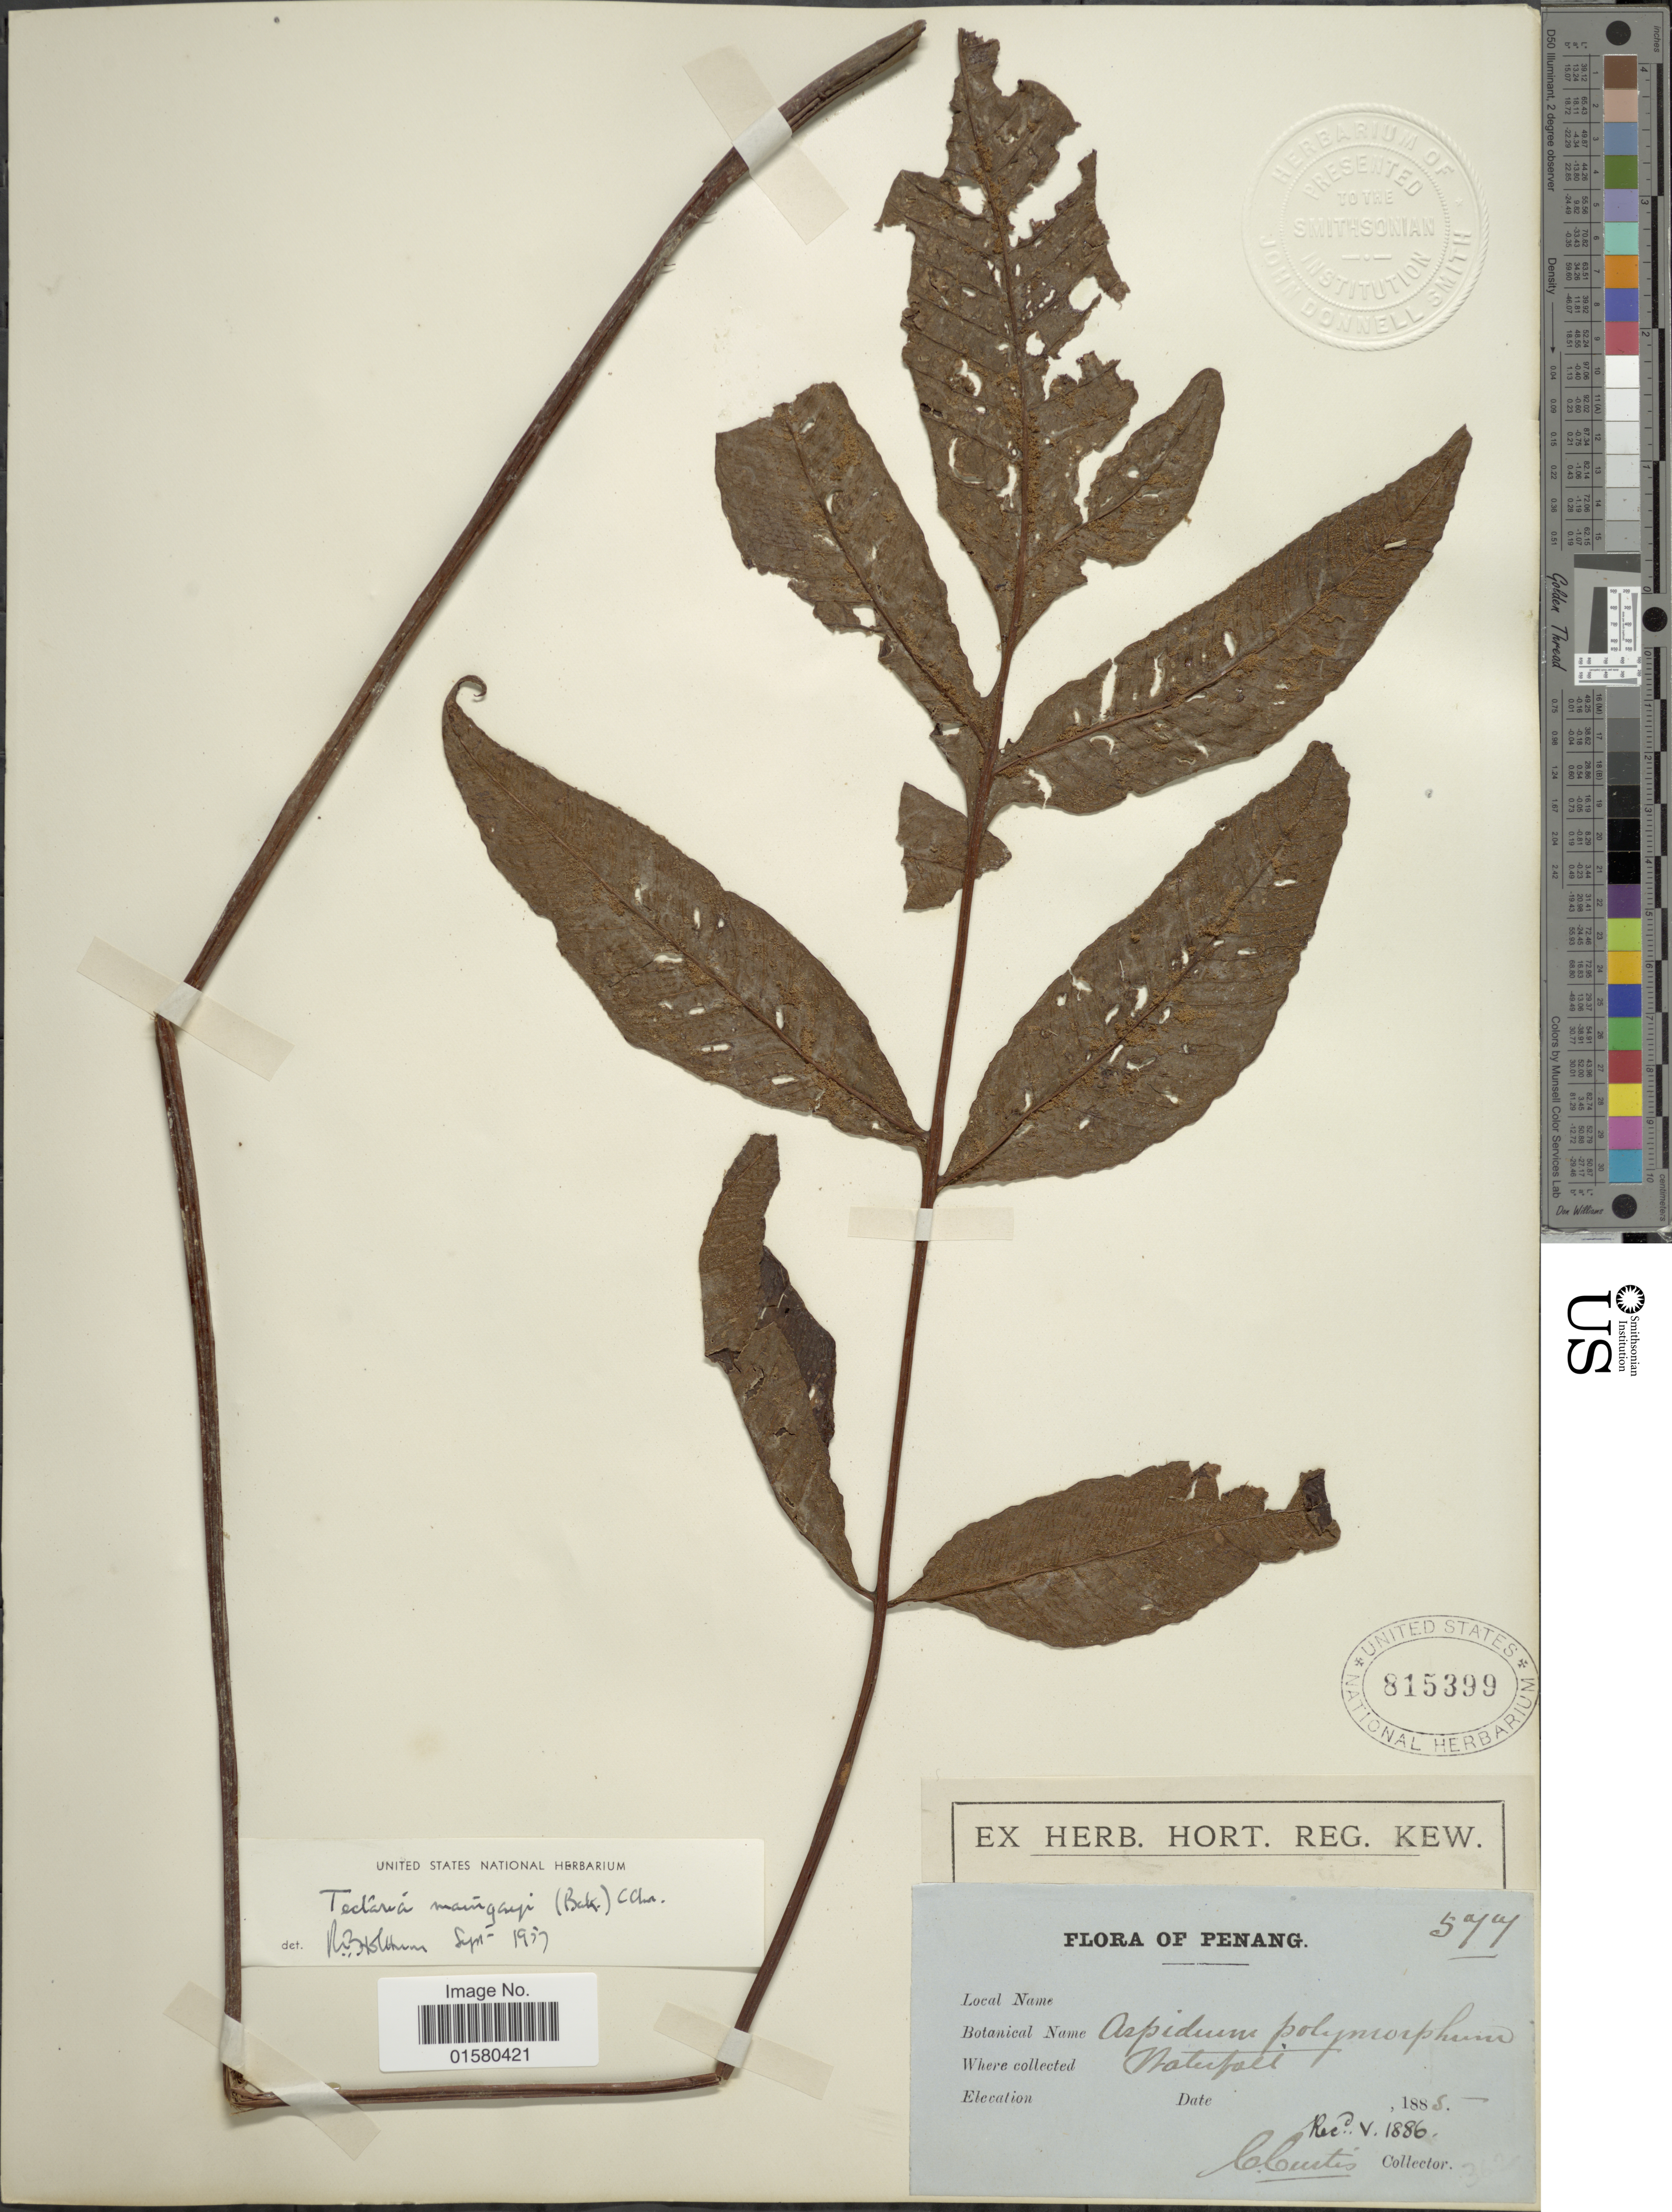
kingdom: Plantae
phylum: Tracheophyta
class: Polypodiopsida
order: Polypodiales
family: Tectariaceae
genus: Tectaria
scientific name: Tectaria semipinnata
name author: (Roxb.) C.V. Morton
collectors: C. Curtis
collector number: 577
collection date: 1885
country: Malaysia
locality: Penang, waterfall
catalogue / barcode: US 815399